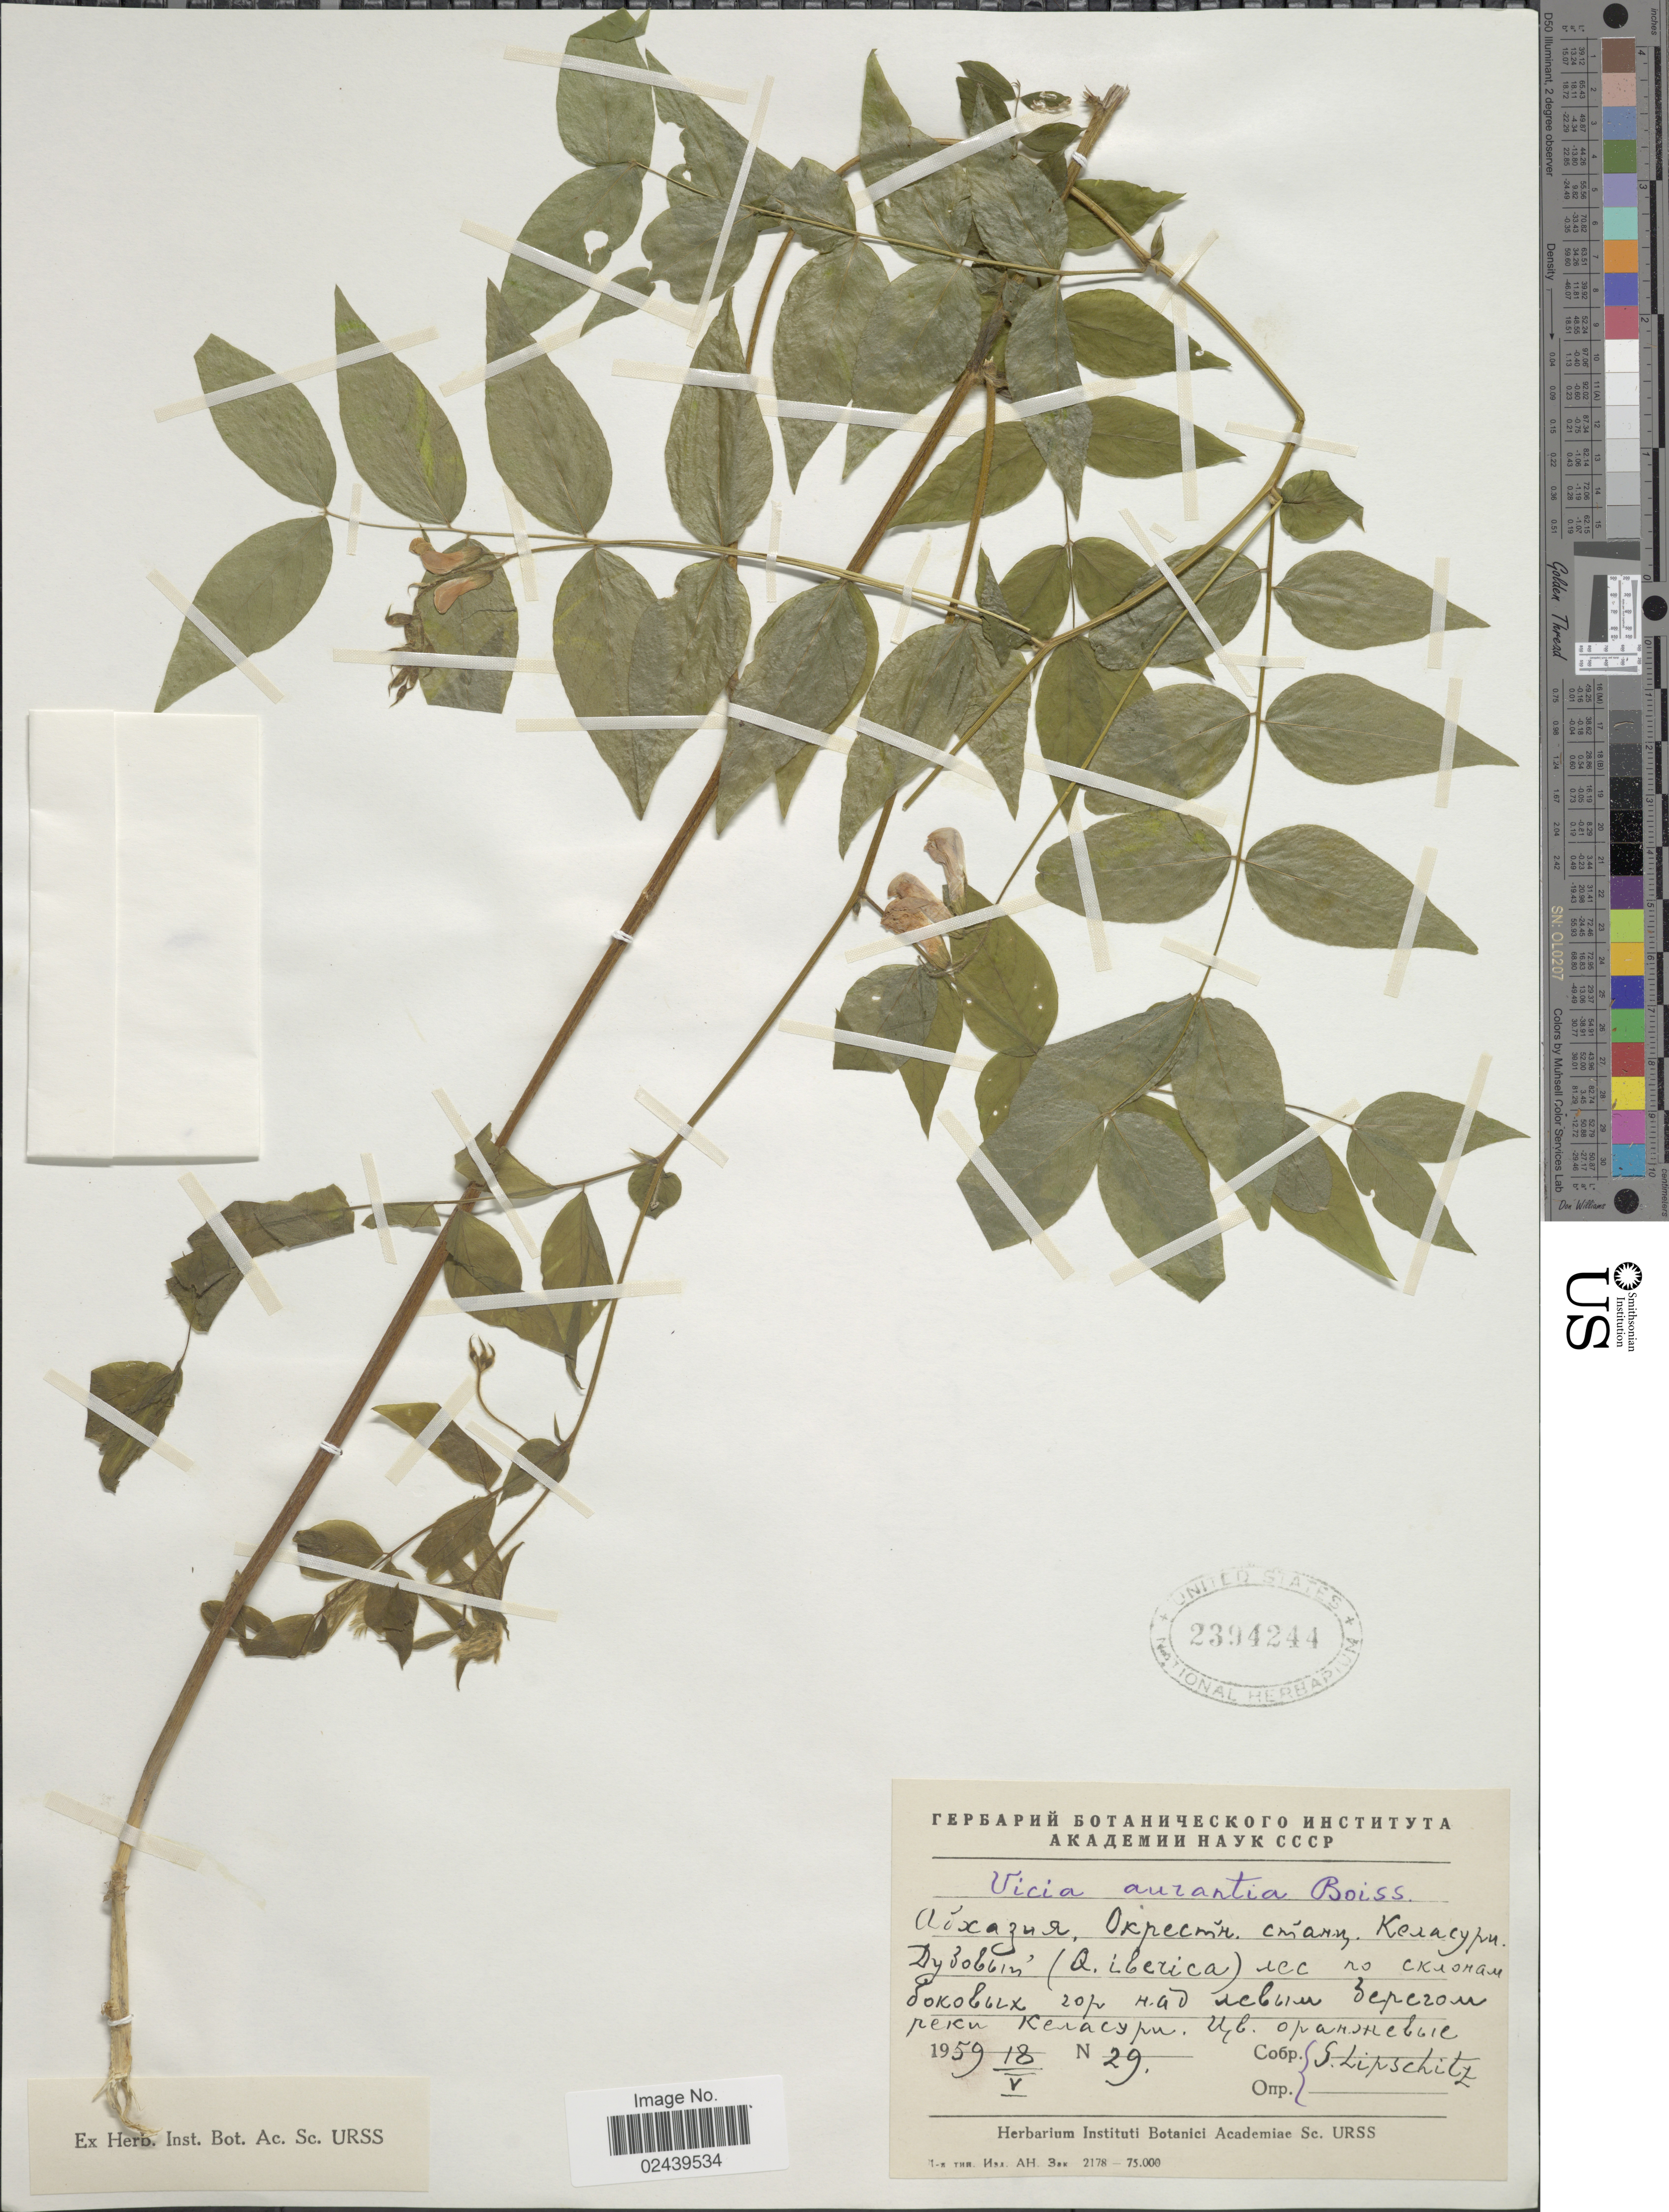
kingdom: Plantae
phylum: Tracheophyta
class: Magnoliopsida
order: Fabales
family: Fabaceae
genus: Vicia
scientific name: Vicia aurantia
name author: (M. Bieb.) Boiss.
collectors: S. Lipschitz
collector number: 29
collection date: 1959-05-18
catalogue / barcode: US 2394244